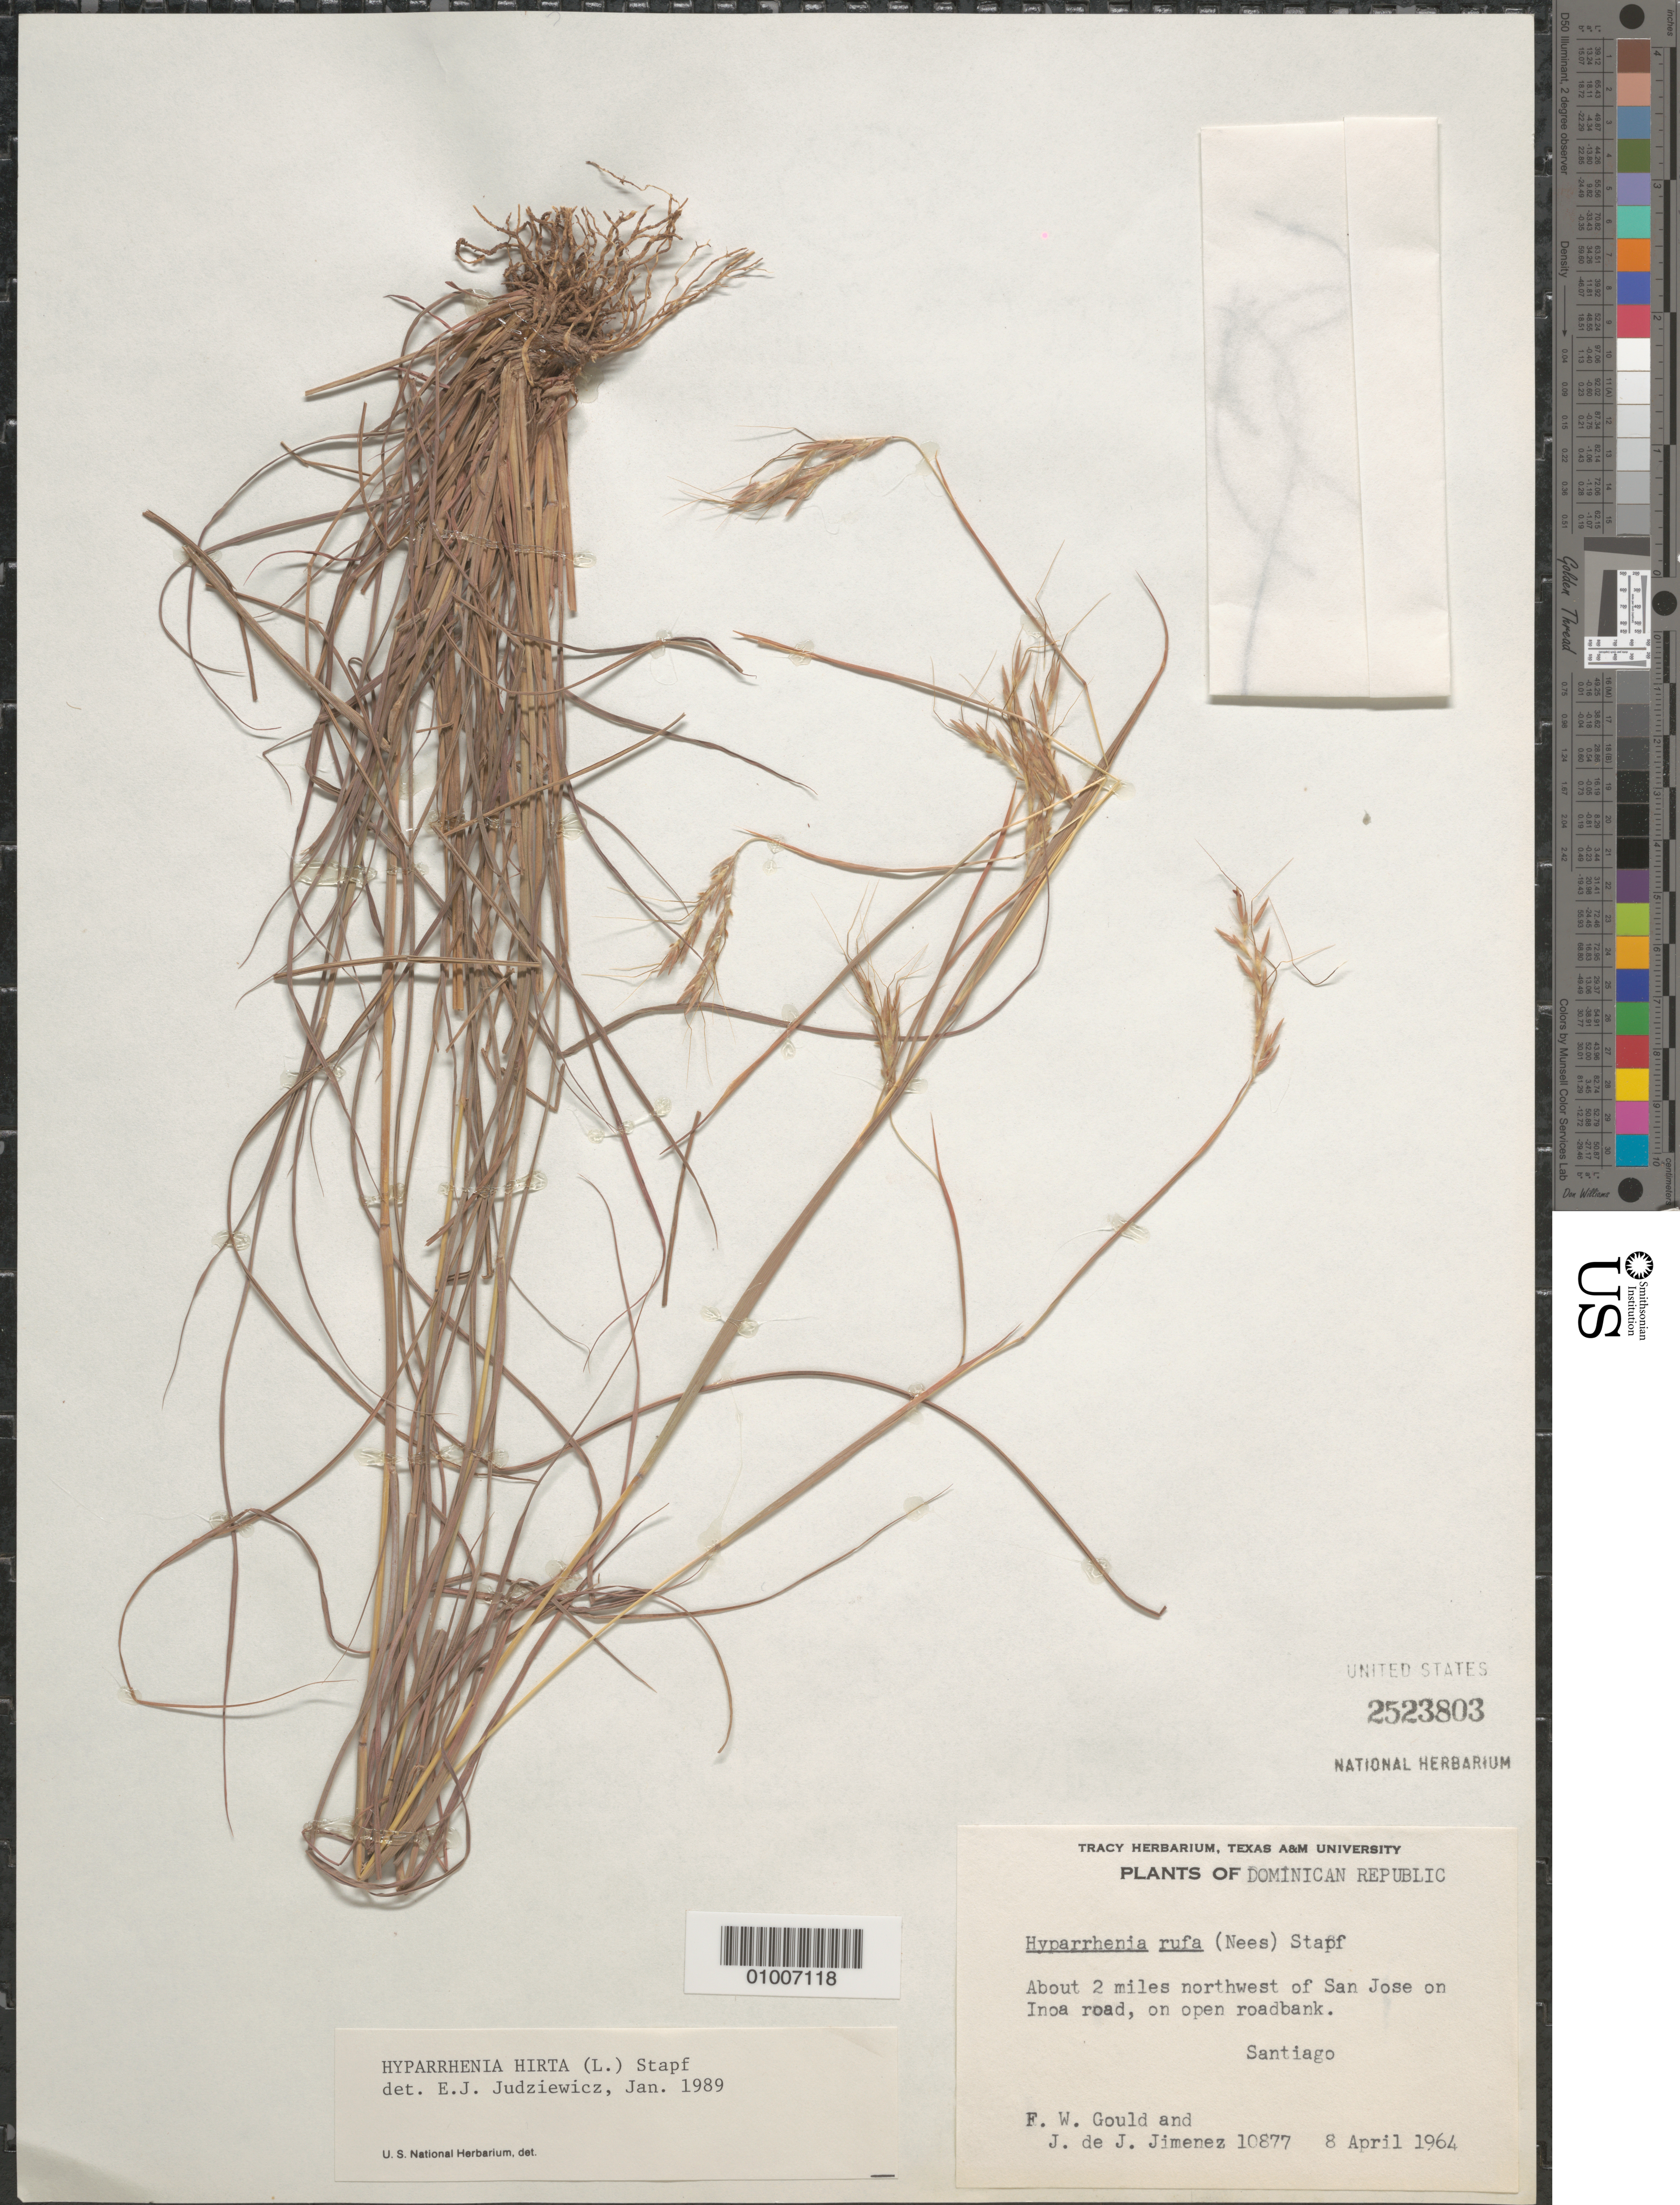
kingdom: Plantae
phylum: Tracheophyta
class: Liliopsida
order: Poales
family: Poaceae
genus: Hyparrhenia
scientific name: Hyparrhenia hirta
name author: (L.) Stapf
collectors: F. W. Gould & J. J. Jiménez Almonte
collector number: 10877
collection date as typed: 08 Apr 1964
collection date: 1964-04-08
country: Dominican Republic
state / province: Santiago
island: Hispaniola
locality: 2 miles NW of San Jose on Inos road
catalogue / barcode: US 2523803